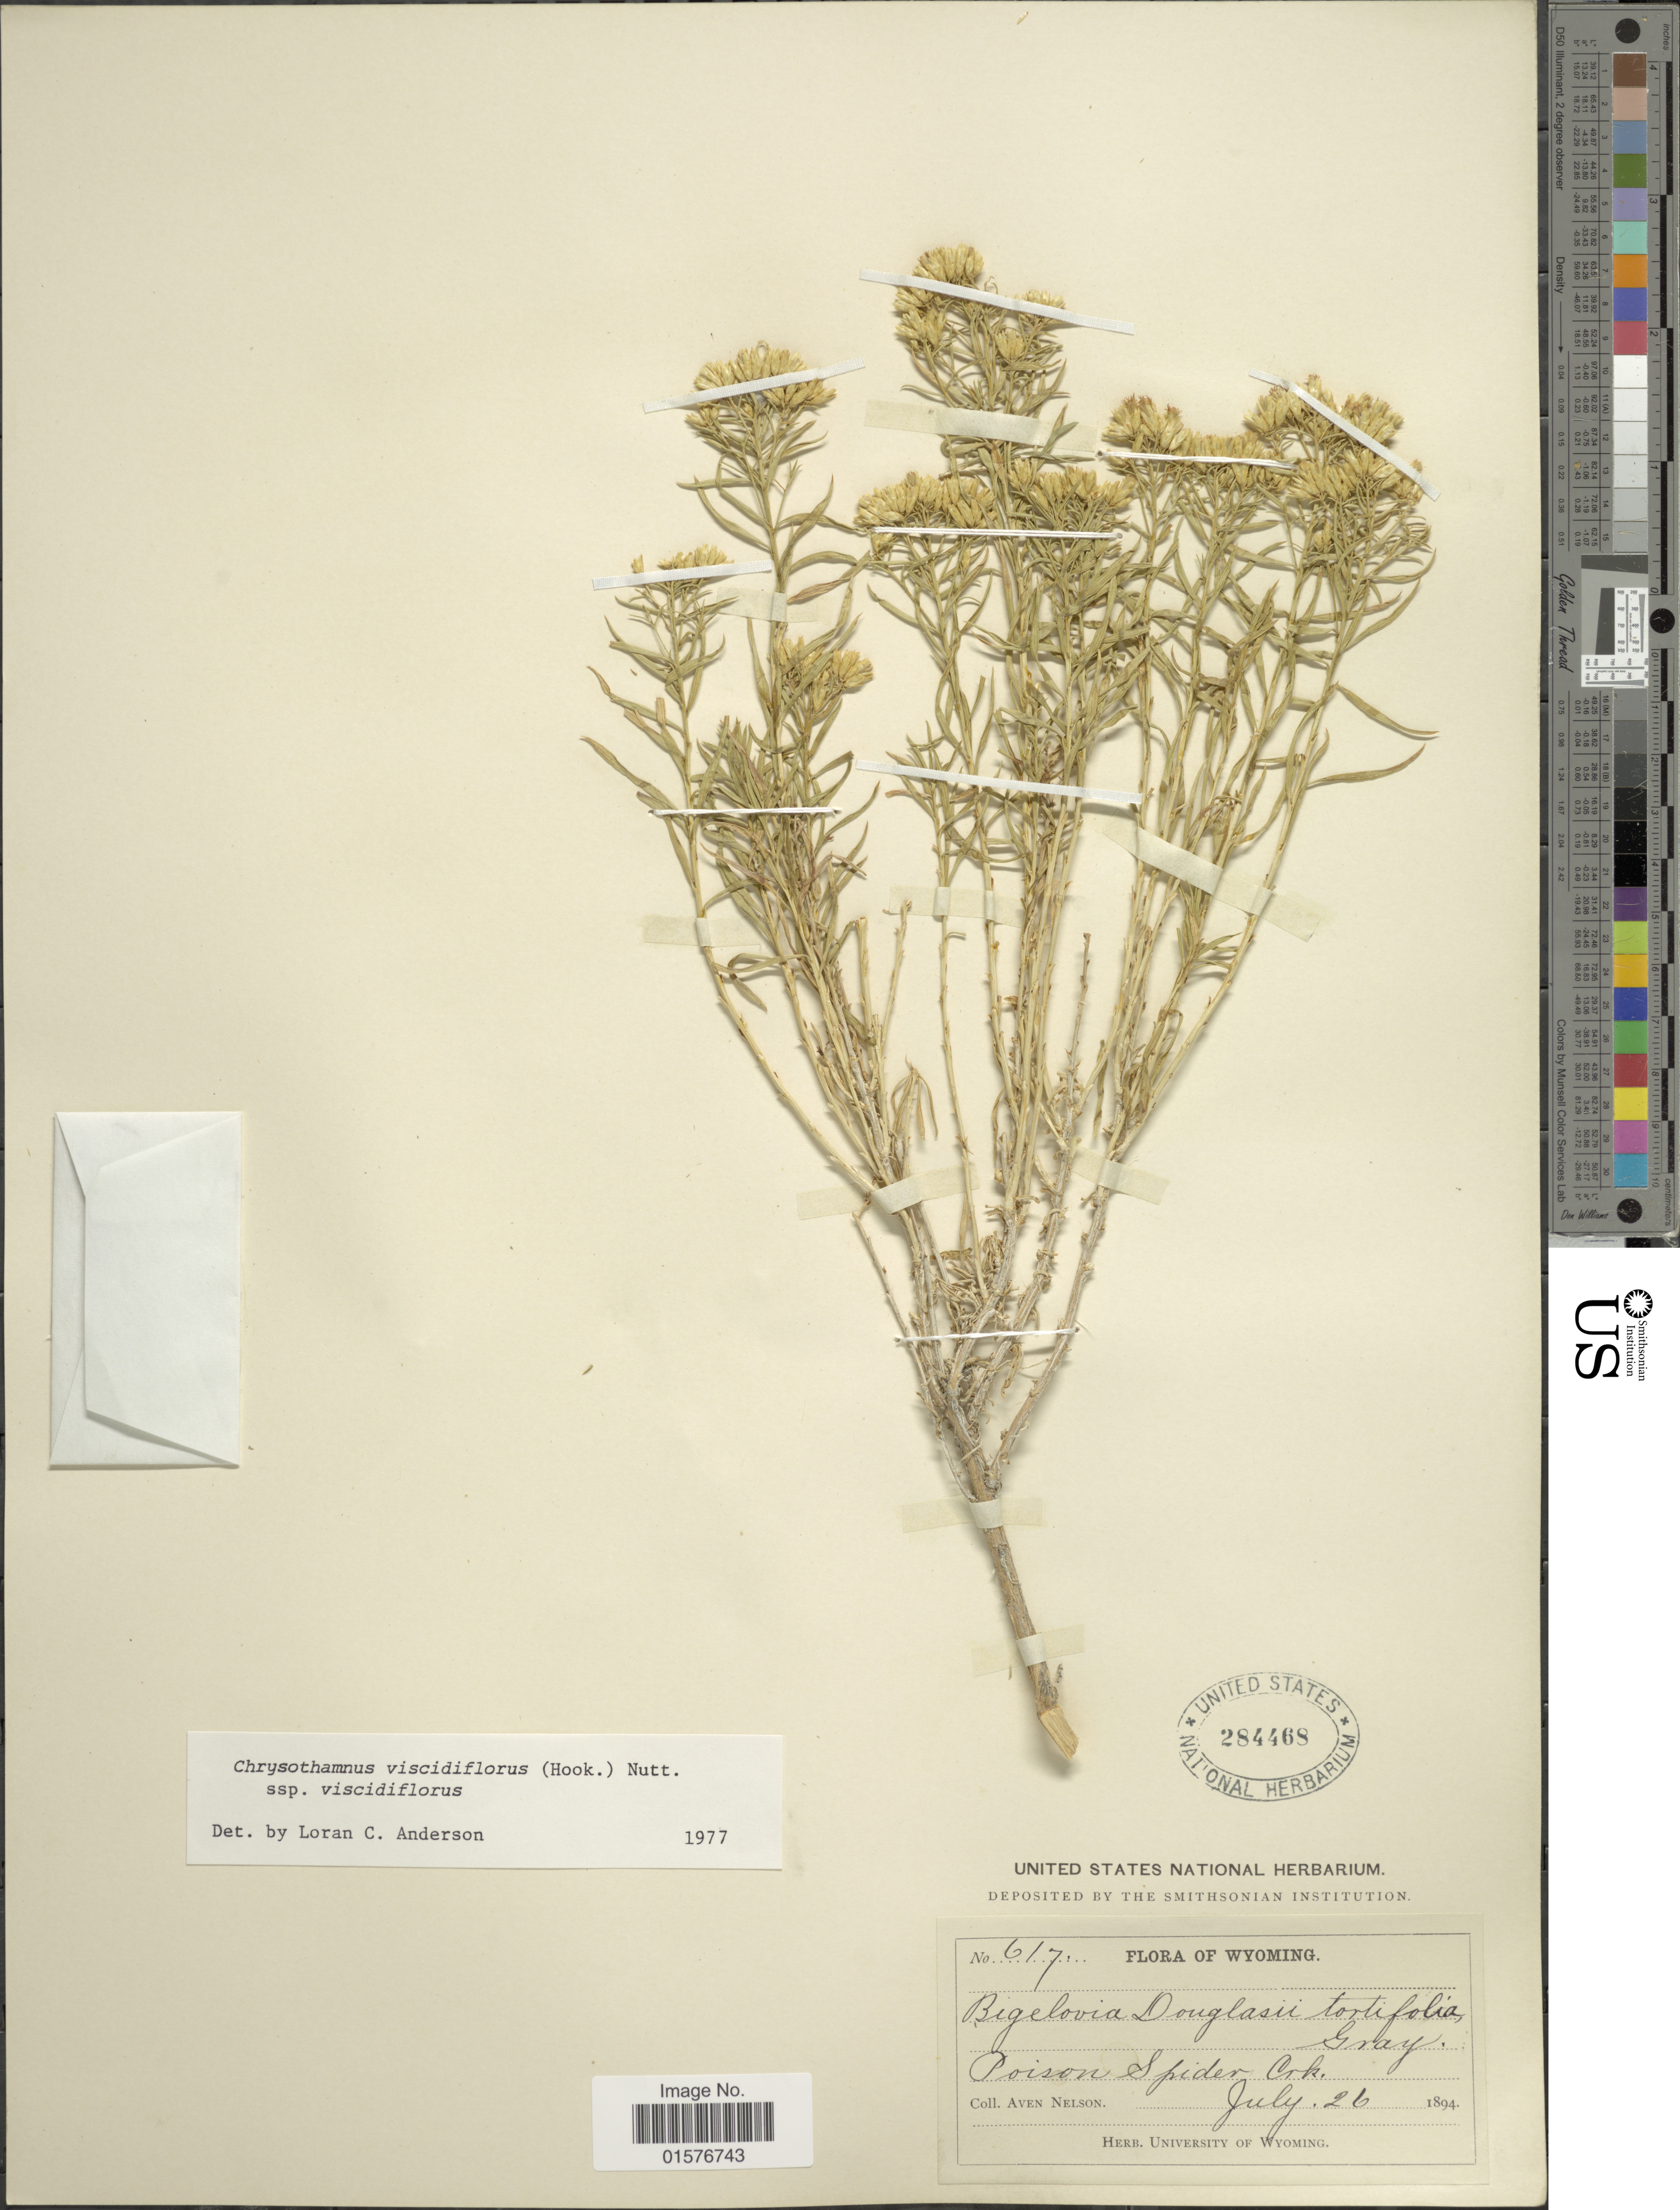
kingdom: Plantae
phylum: Tracheophyta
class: Magnoliopsida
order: Asterales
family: Asteraceae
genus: Chrysothamnus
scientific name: Chrysothamnus viscidiflorus subsp. viscidiflorus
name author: (Hook.) Nutt.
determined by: Urbatsch, Lowell E., Curator (LSU), Louisiana State University (UNITED STATES)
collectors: A. Nelson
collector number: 617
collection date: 1894-07-26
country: United States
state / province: Wyoming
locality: Poison Spider Cok.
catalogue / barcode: US 284468